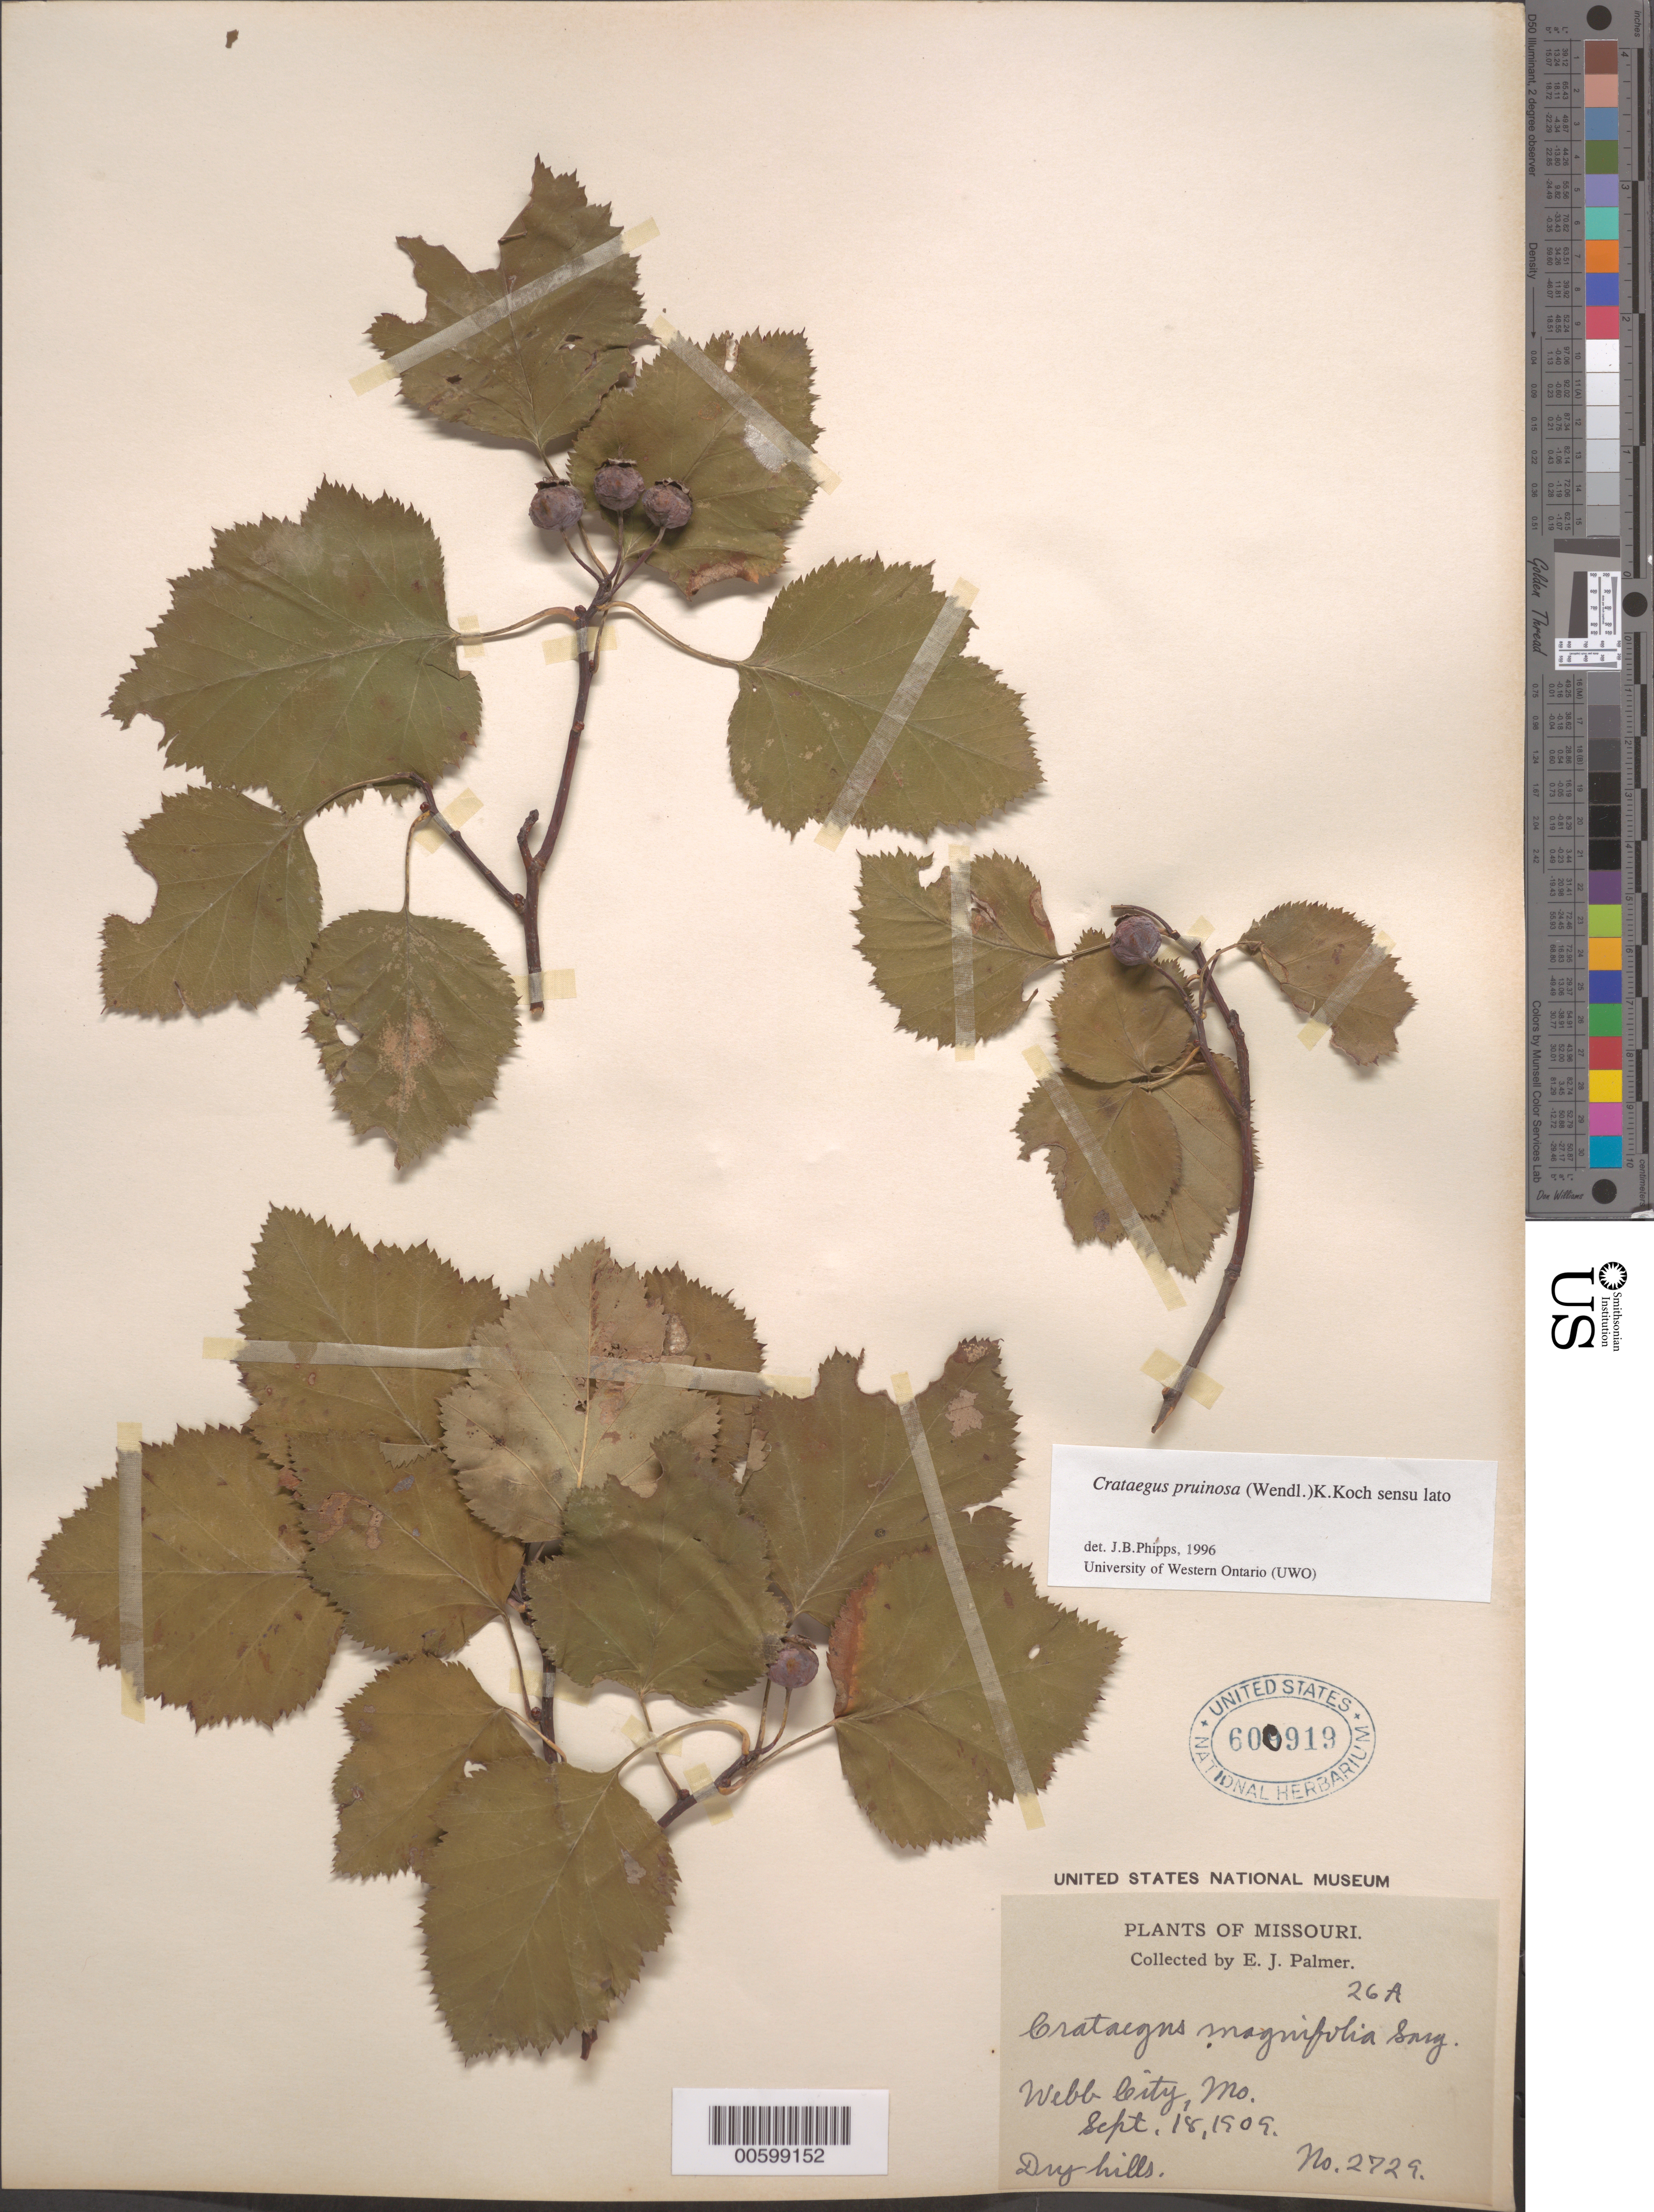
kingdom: Plantae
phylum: Tracheophyta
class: Magnoliopsida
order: Rosales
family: Rosaceae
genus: Crataegus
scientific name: Crataegus pruinosa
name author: (H.L. Wendl.) K. Koch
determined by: Phipps, James B., (UWO), University of Western Ontario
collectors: E. J. Palmer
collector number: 2729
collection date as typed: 18 Sep 1909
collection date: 1909-09-18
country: United States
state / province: Missouri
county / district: Jasper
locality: Webb City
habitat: Dry hills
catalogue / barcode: US 600919